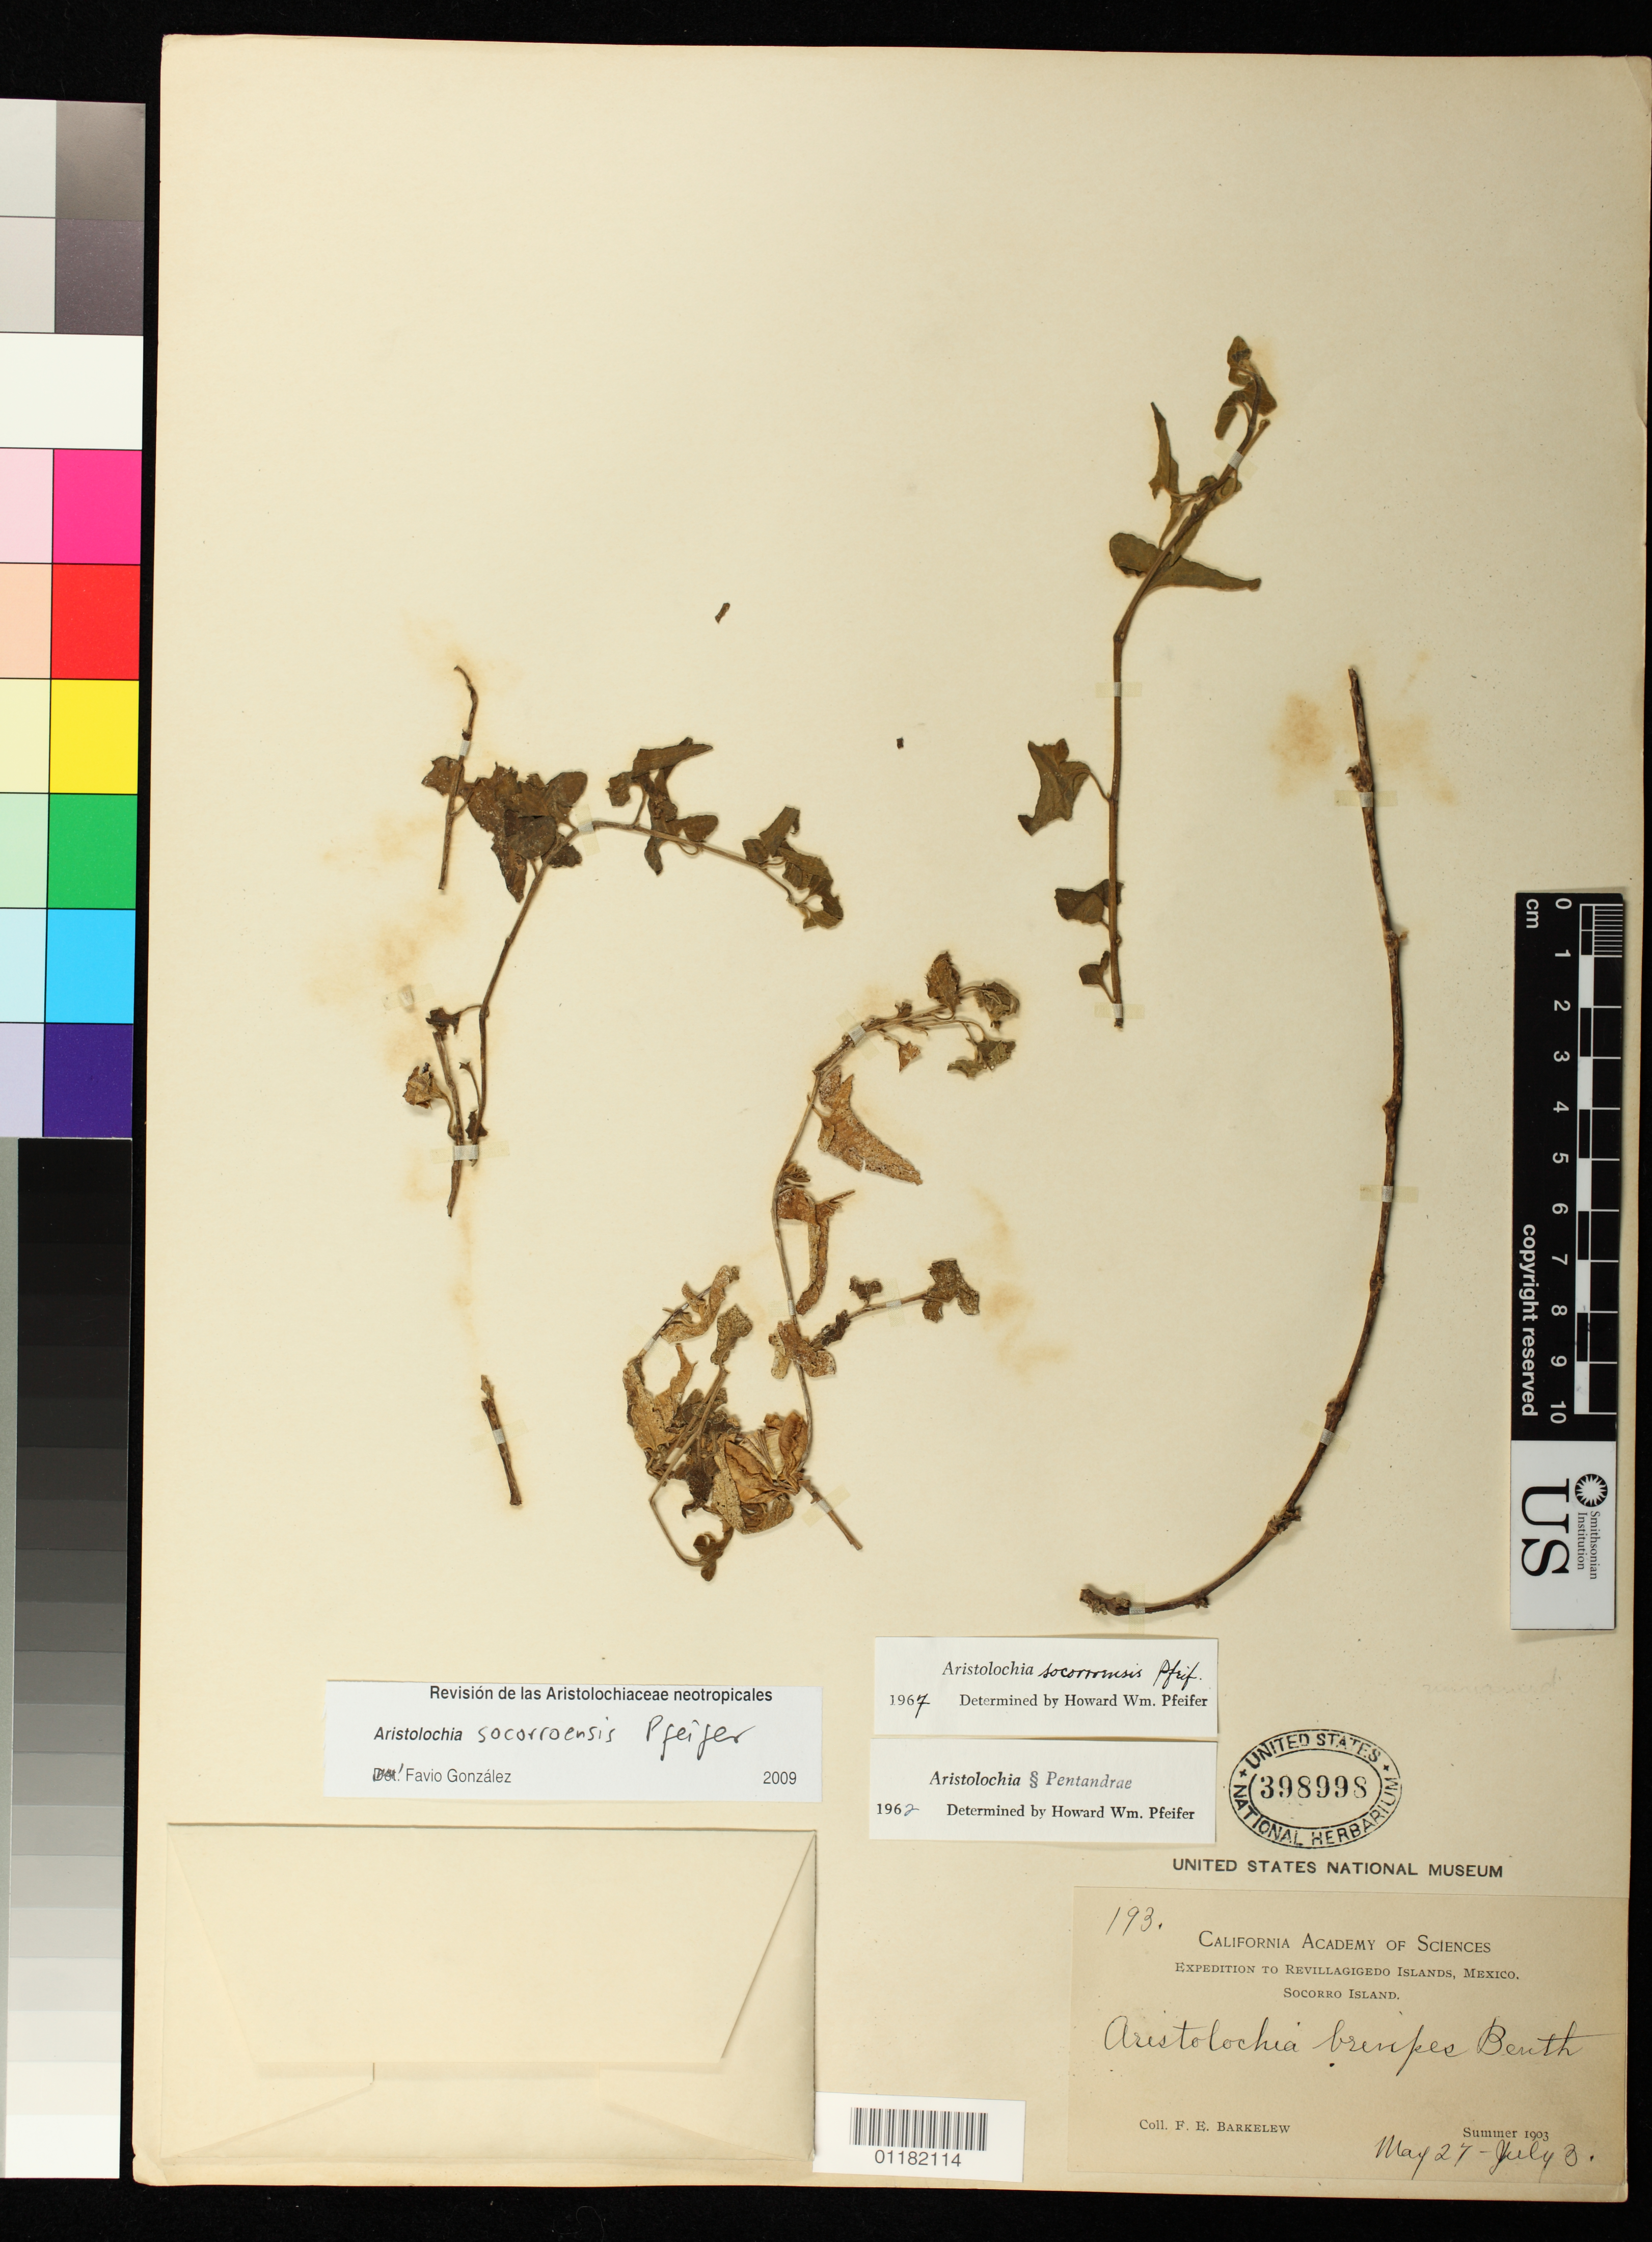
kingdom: Plantae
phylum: Tracheophyta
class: Magnoliopsida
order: Piperales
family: Aristolochiaceae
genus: Aristolochia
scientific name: Aristolochia socorroensis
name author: Pfeifer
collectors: F. Barkelew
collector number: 193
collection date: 1903-05-27/1903-07-03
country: Mexico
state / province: Colima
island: Socorro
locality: Revillagigedo Islands Socorro Island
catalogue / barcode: US 398998